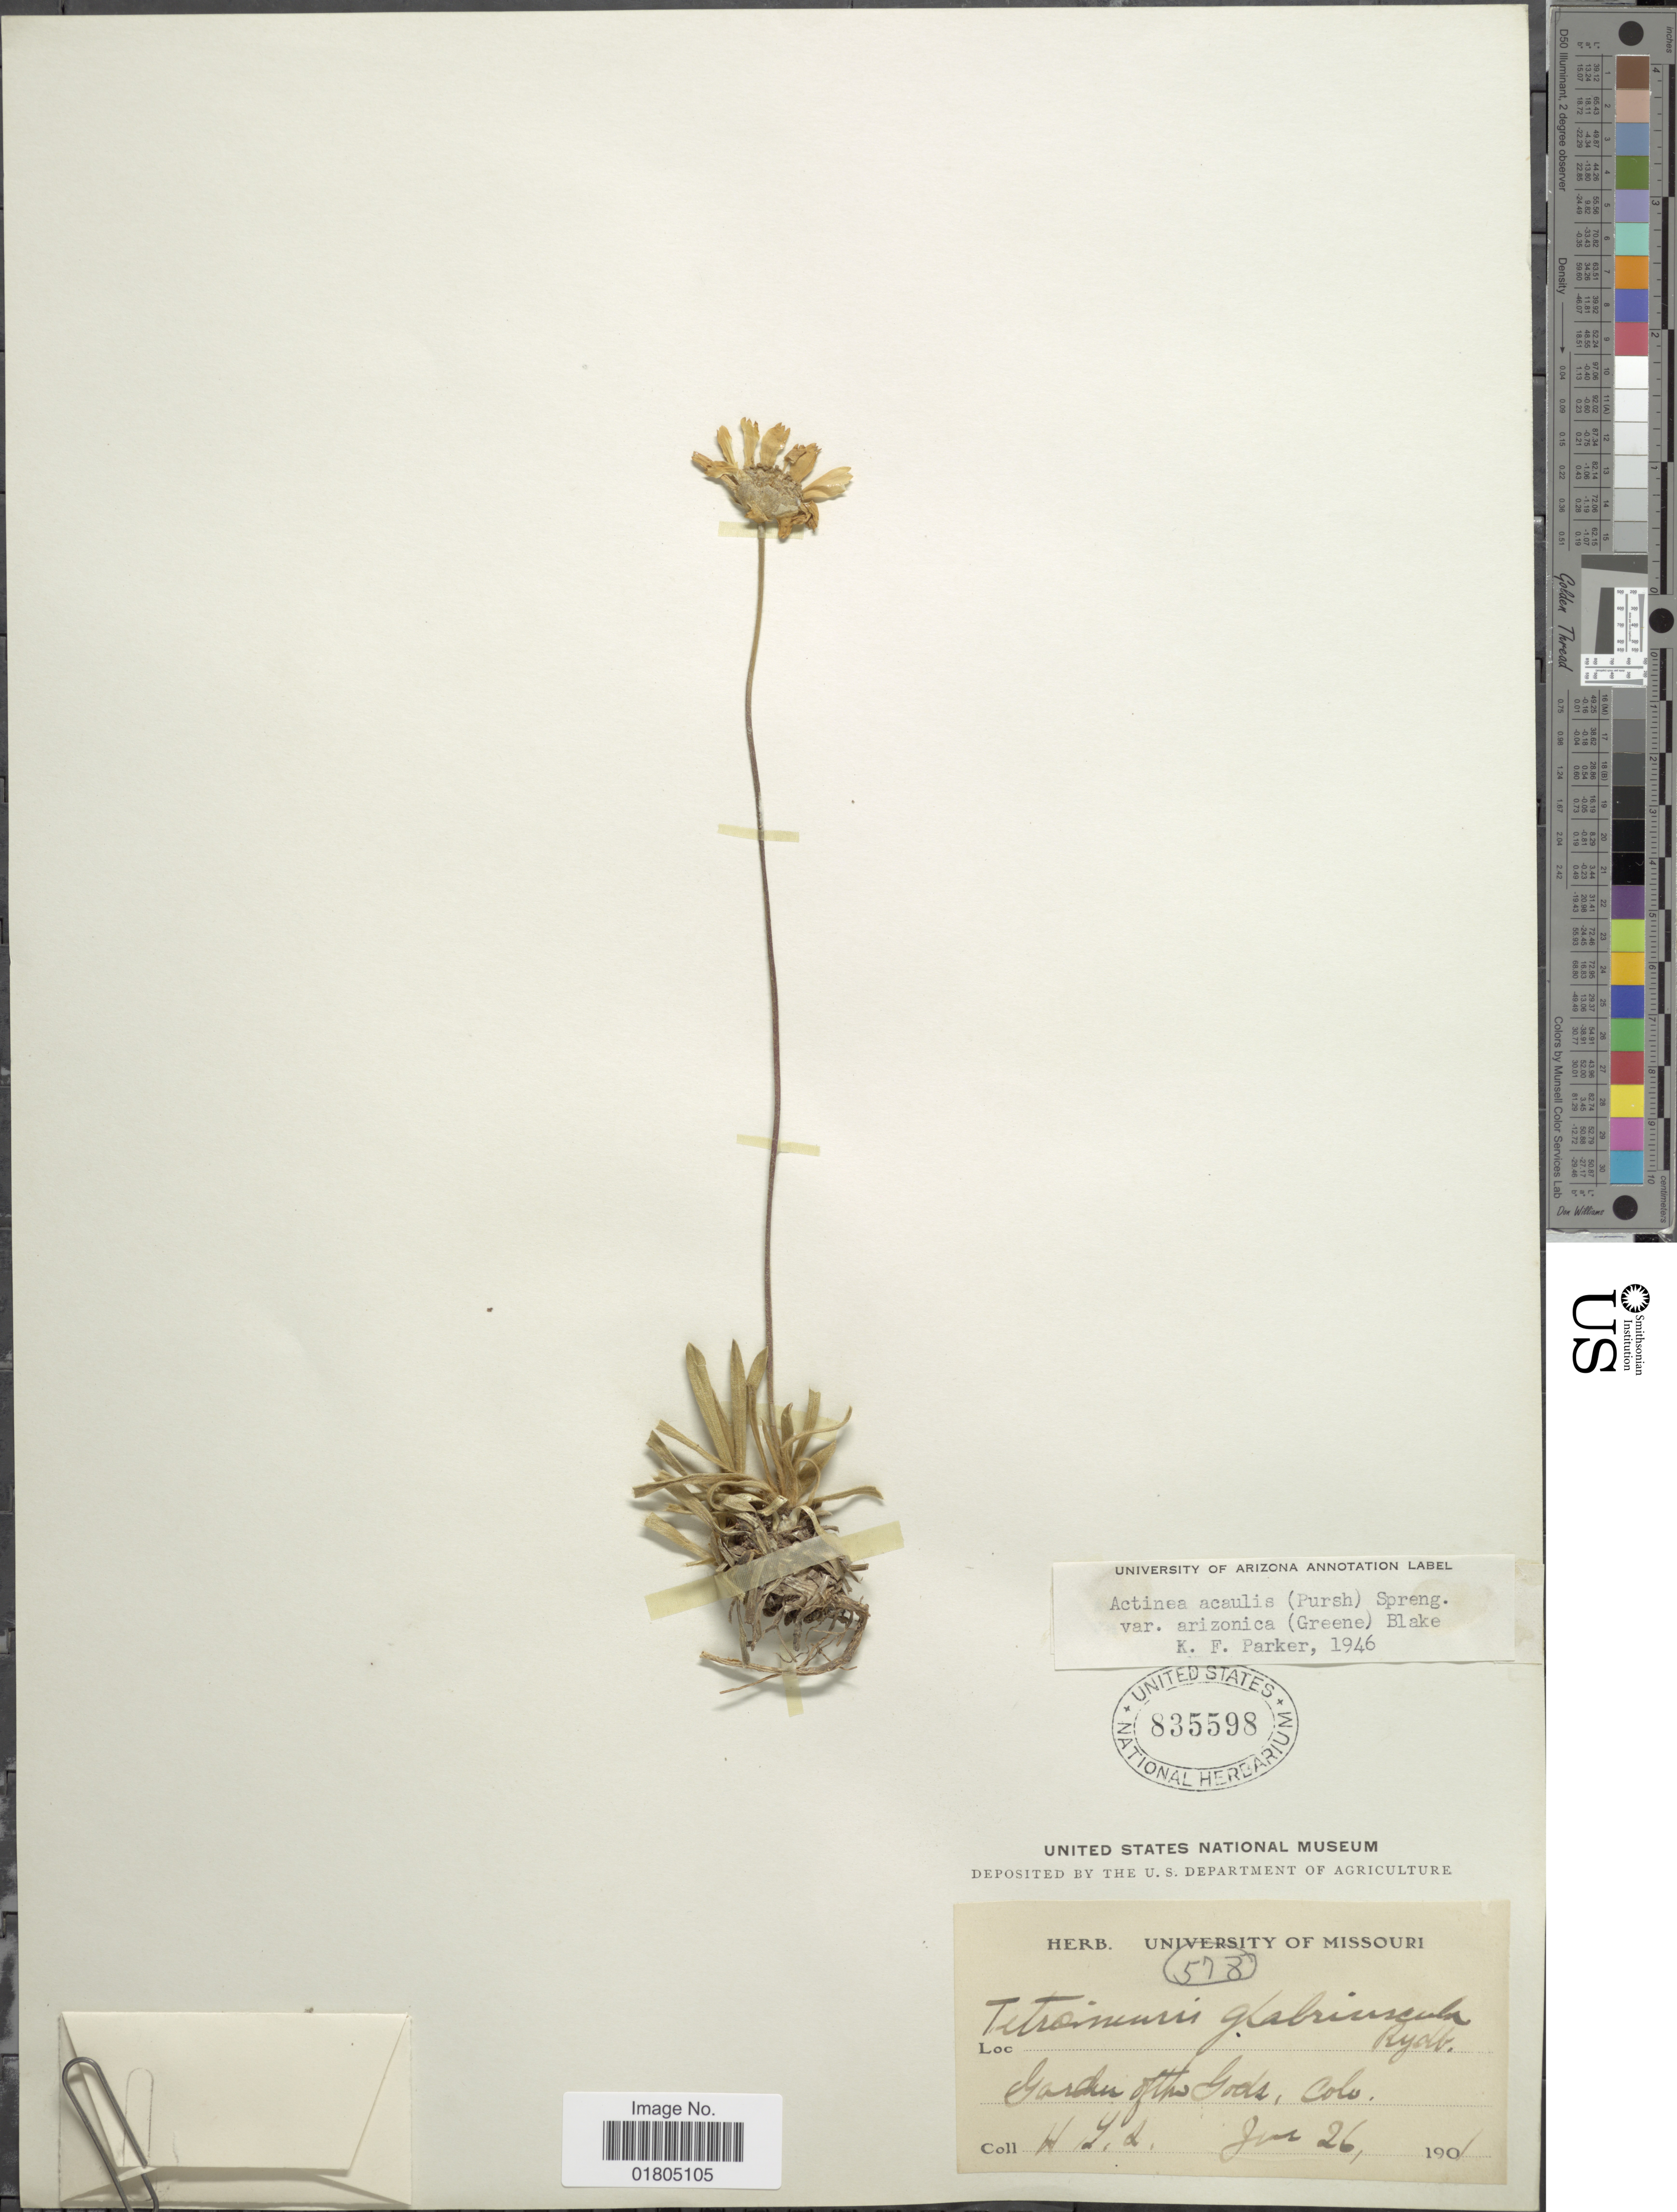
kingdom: Plantae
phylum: Tracheophyta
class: Magnoliopsida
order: Asterales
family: Asteraceae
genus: Actinea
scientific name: Actinea acaulis var. arizonica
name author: (Greene) S.F. Blake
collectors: H. D.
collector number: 578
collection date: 1901-06-26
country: United States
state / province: Colorado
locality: Garden of the Gods, Colo.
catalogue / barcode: US 835598